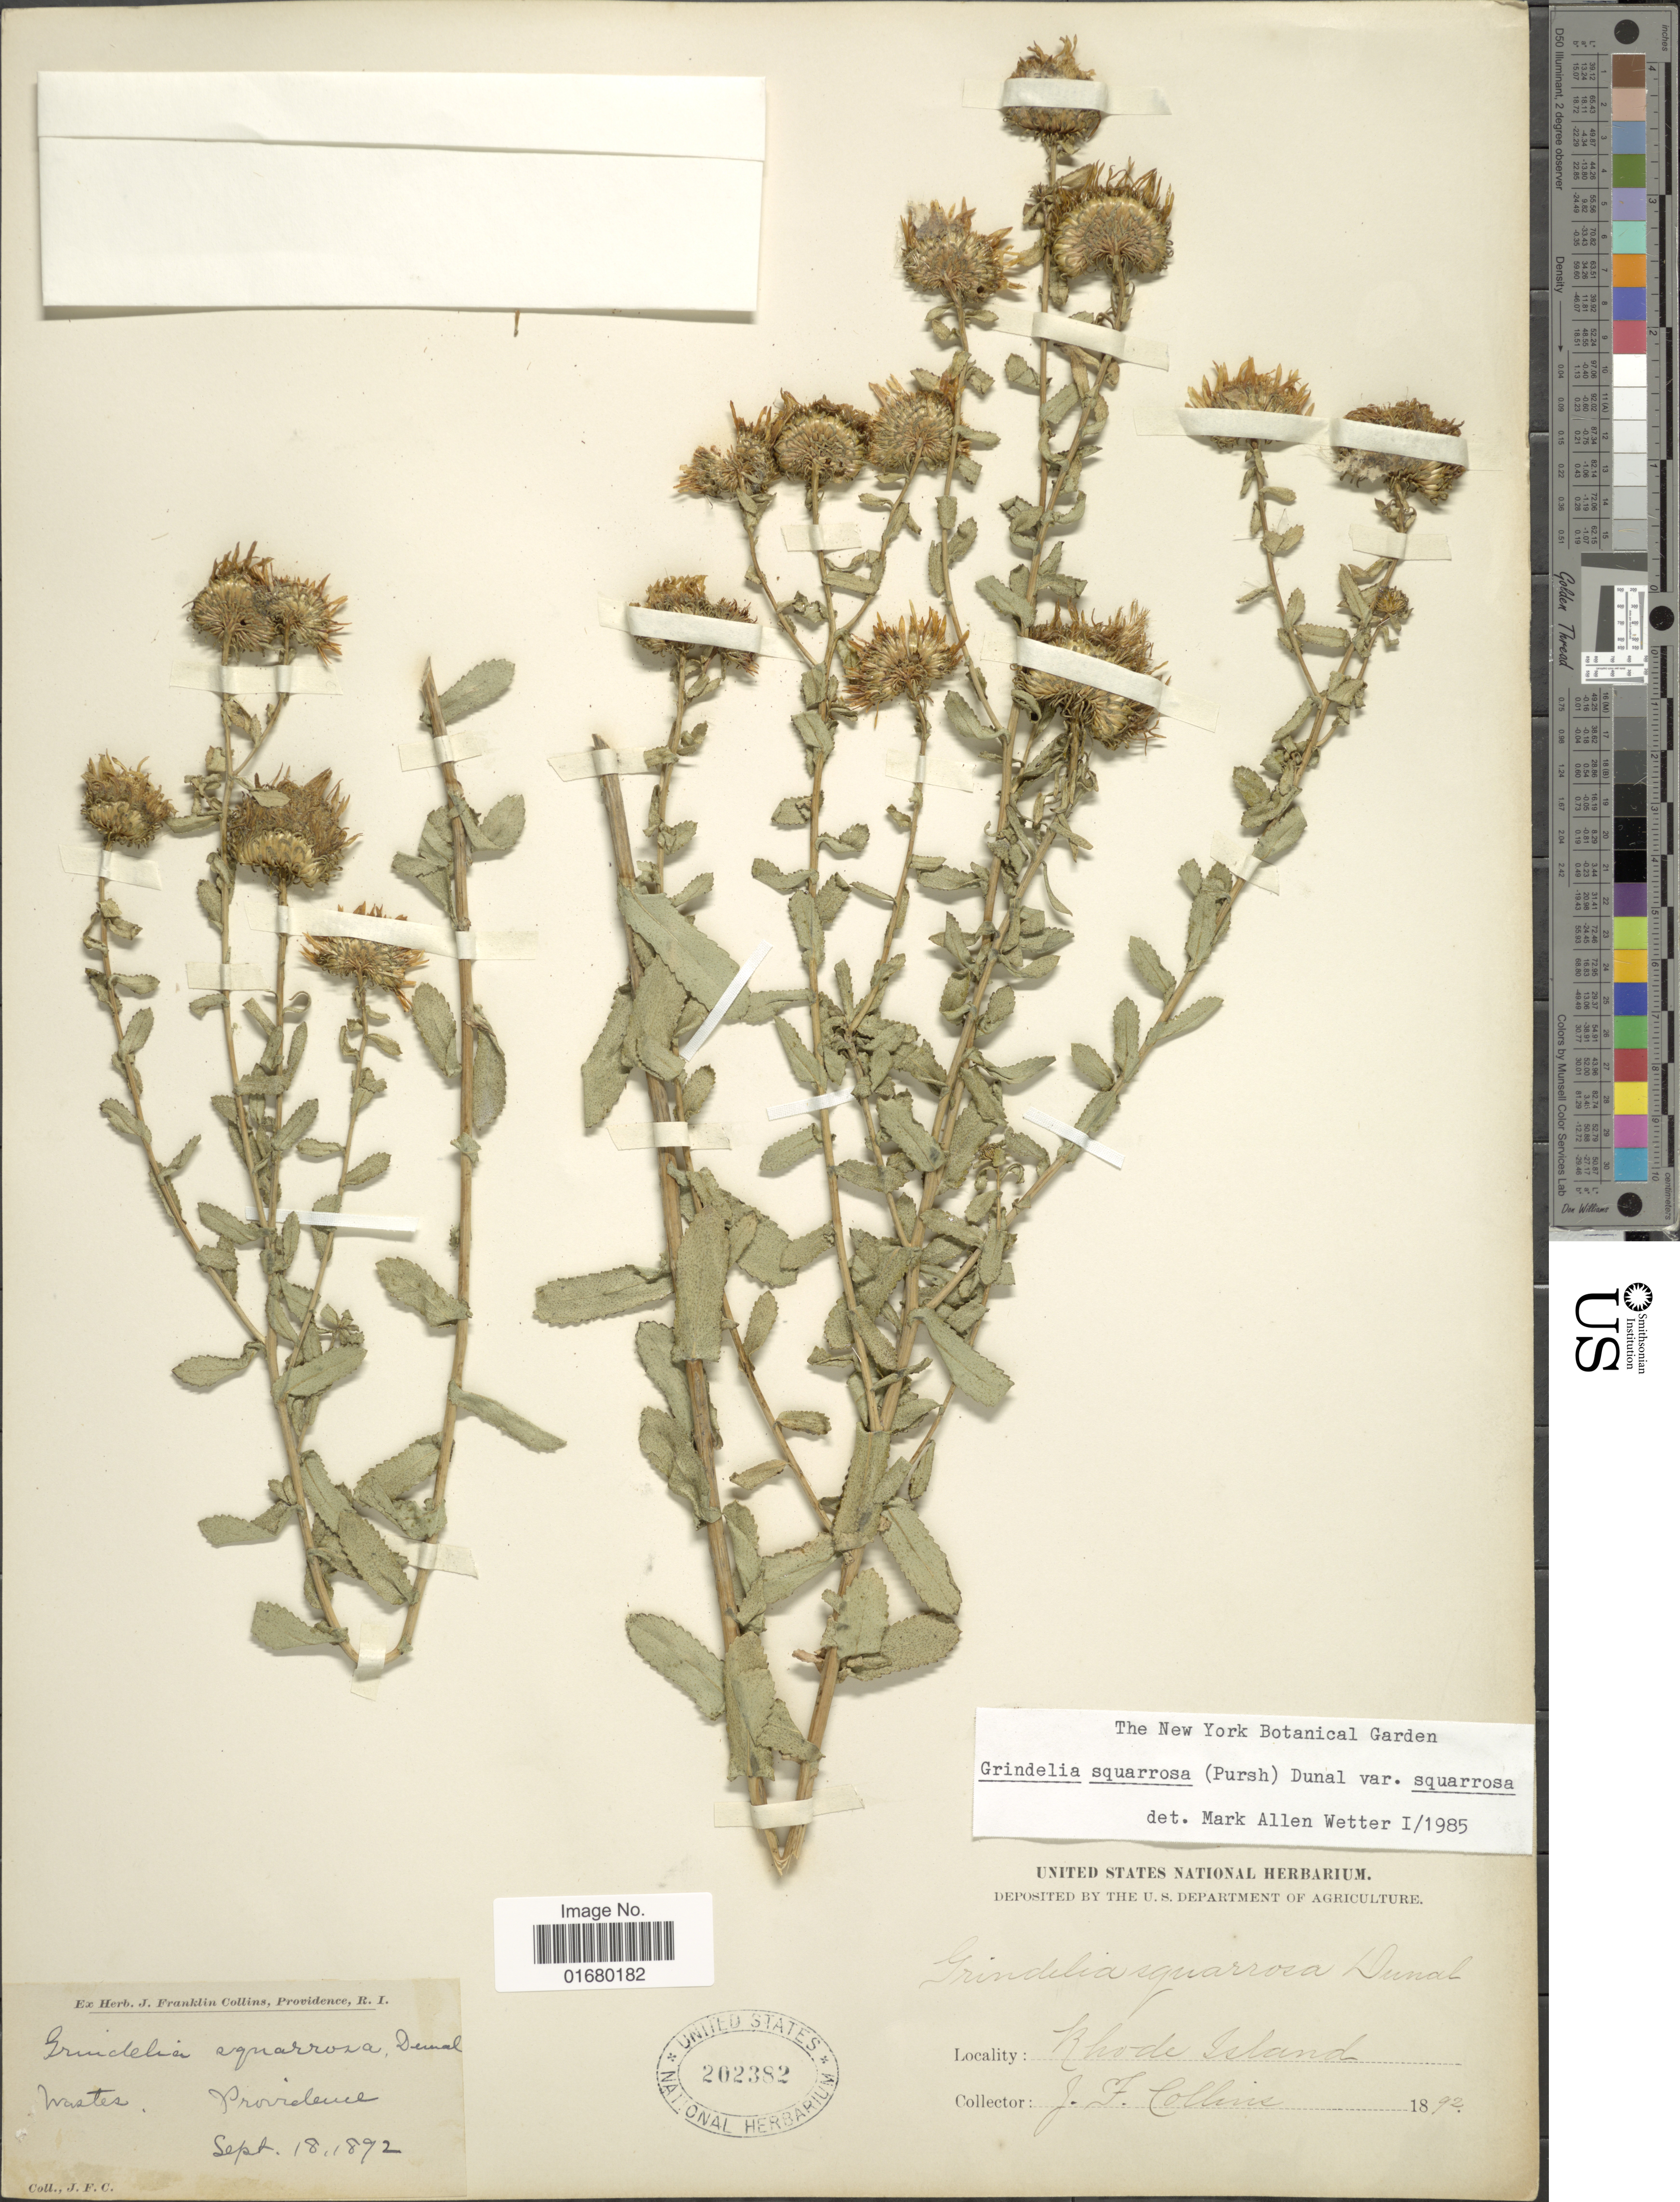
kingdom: Plantae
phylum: Tracheophyta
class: Magnoliopsida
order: Asterales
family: Asteraceae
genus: Grindelia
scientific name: Grindelia squarrosa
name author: (Pursh) Dunal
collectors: J. Collins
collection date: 1892-09-18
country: United States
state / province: Rhode Island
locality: Providence.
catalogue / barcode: US 202382